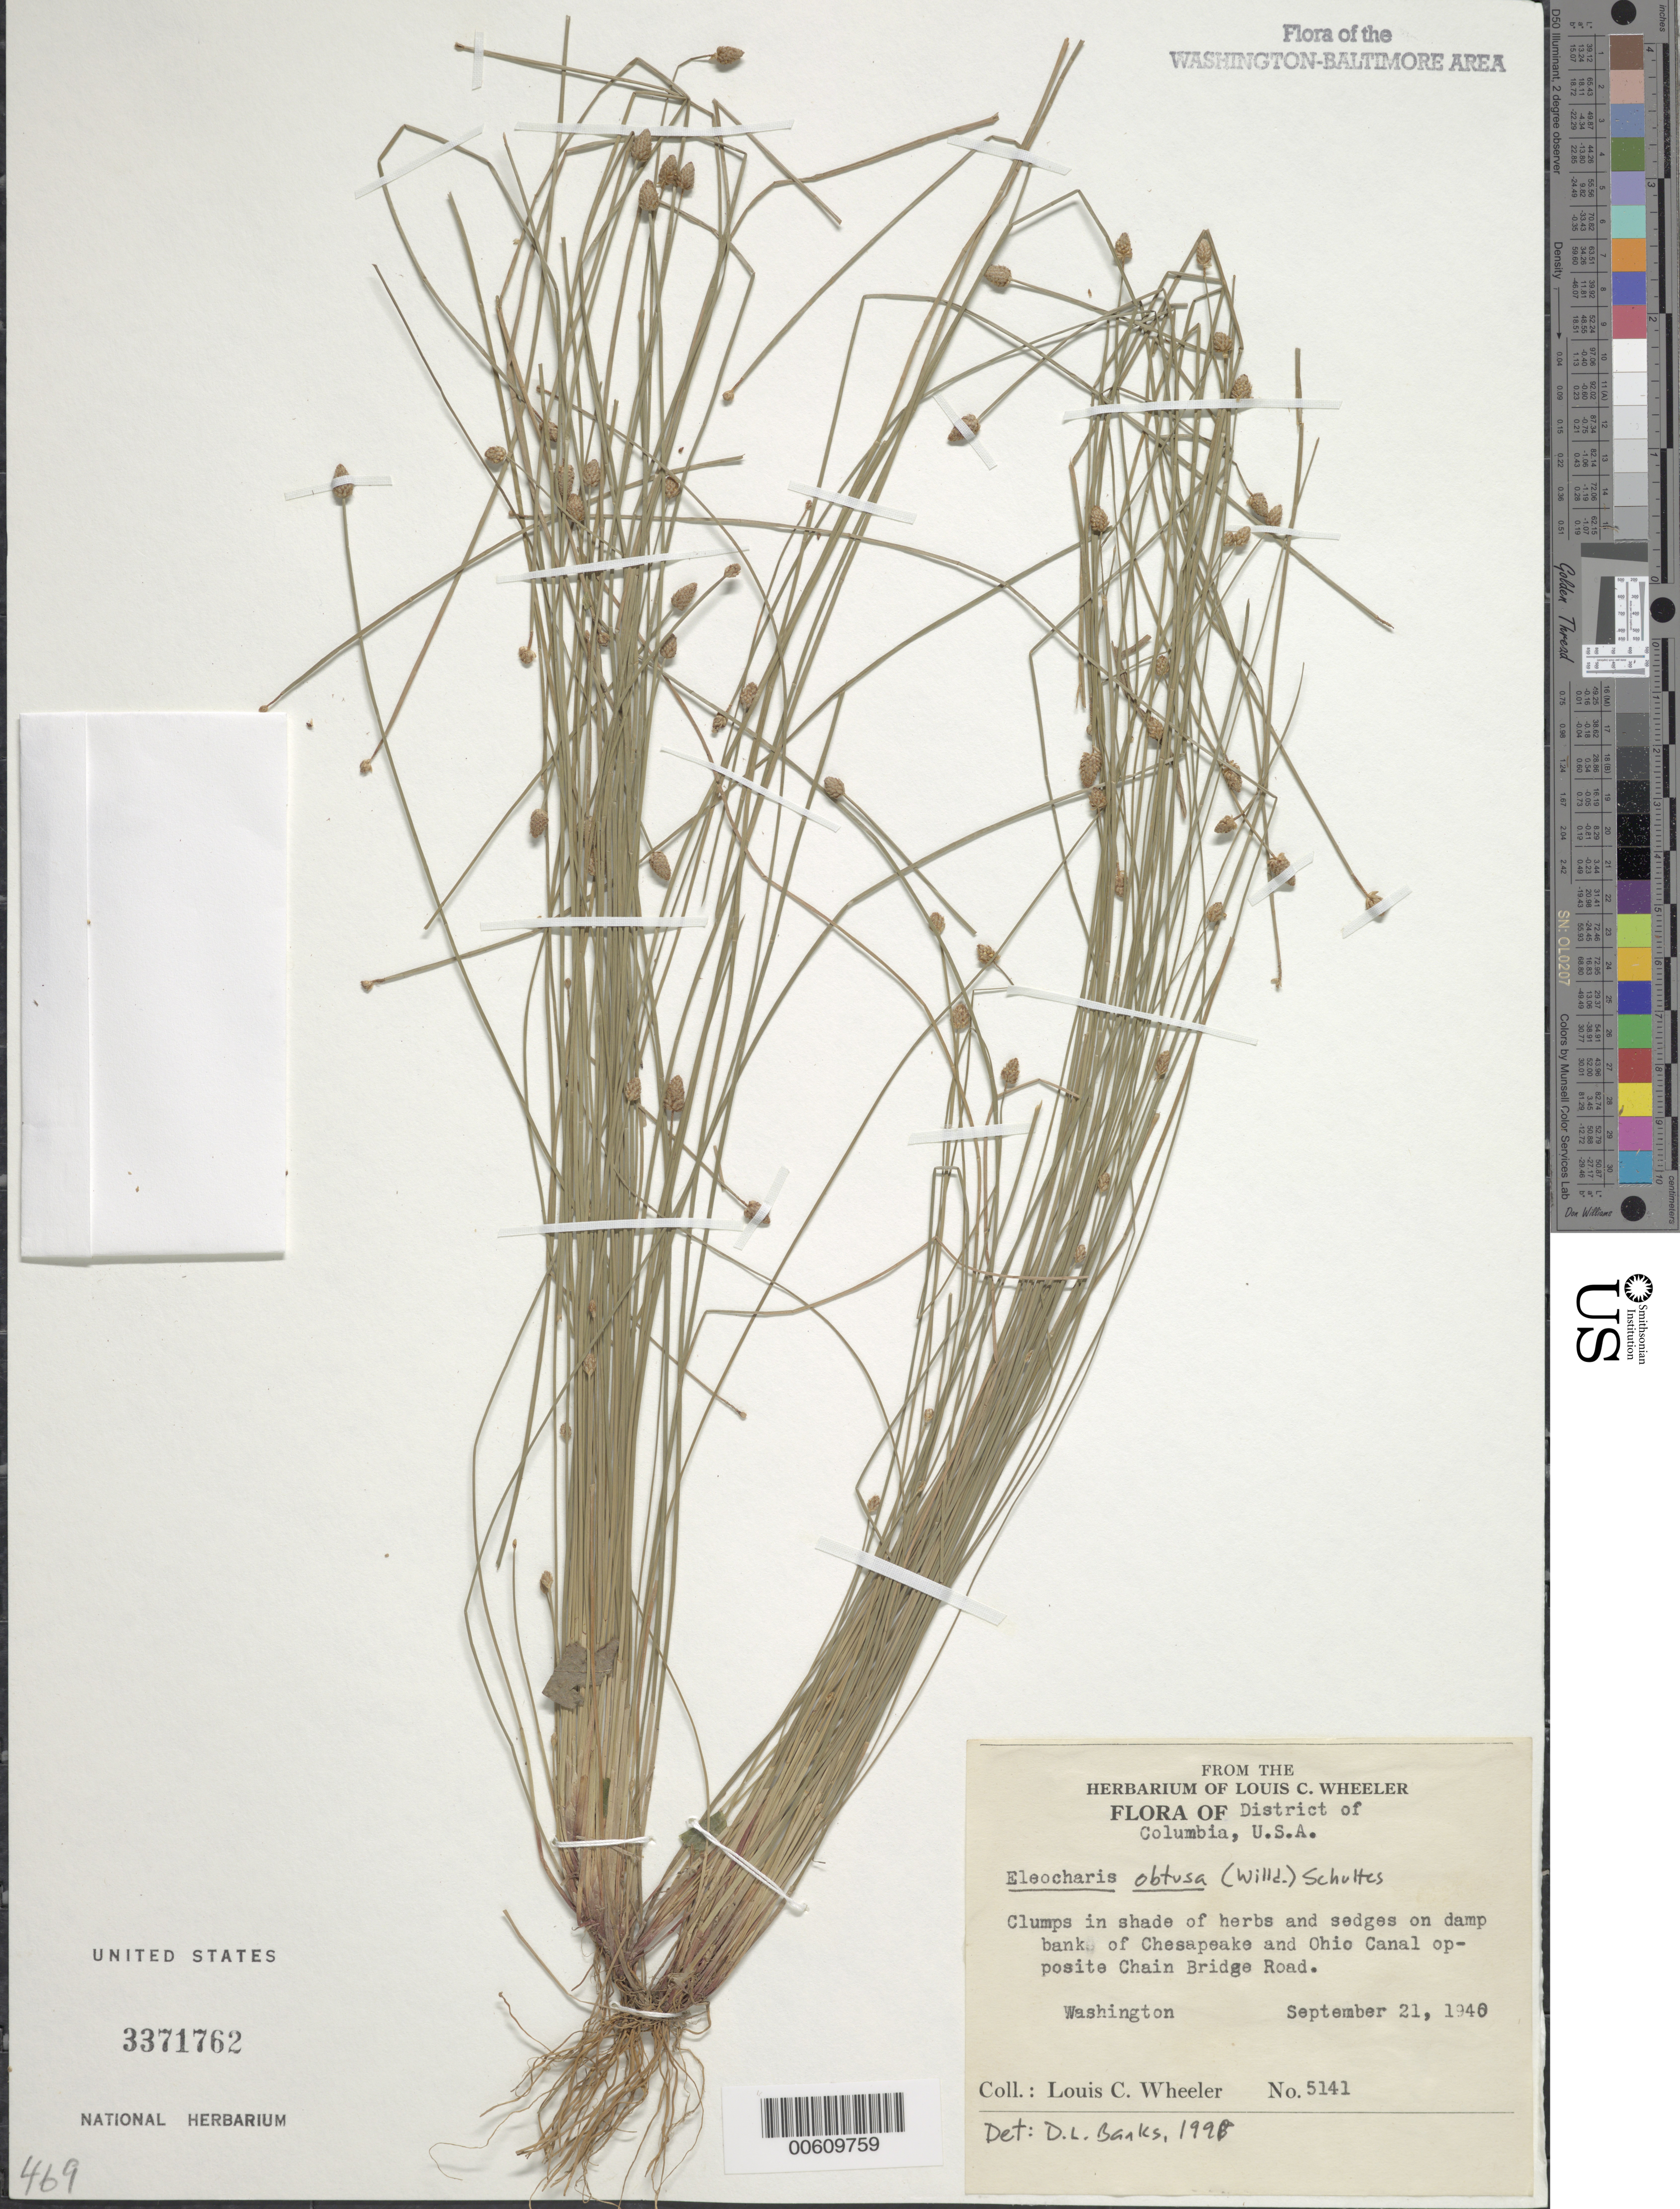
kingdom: Plantae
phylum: Tracheophyta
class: Liliopsida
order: Poales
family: Cyperaceae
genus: Eleocharis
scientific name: Eleocharis obtusa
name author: (Willd.) Schult.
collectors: L. C. Wheeler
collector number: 5141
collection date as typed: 21 Sep 1940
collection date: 1940-09-21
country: United States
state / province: District of Columbia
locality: Bank of Chesapeake and Ohio Canal opposite Chain Bridge Road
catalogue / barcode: US 3371762